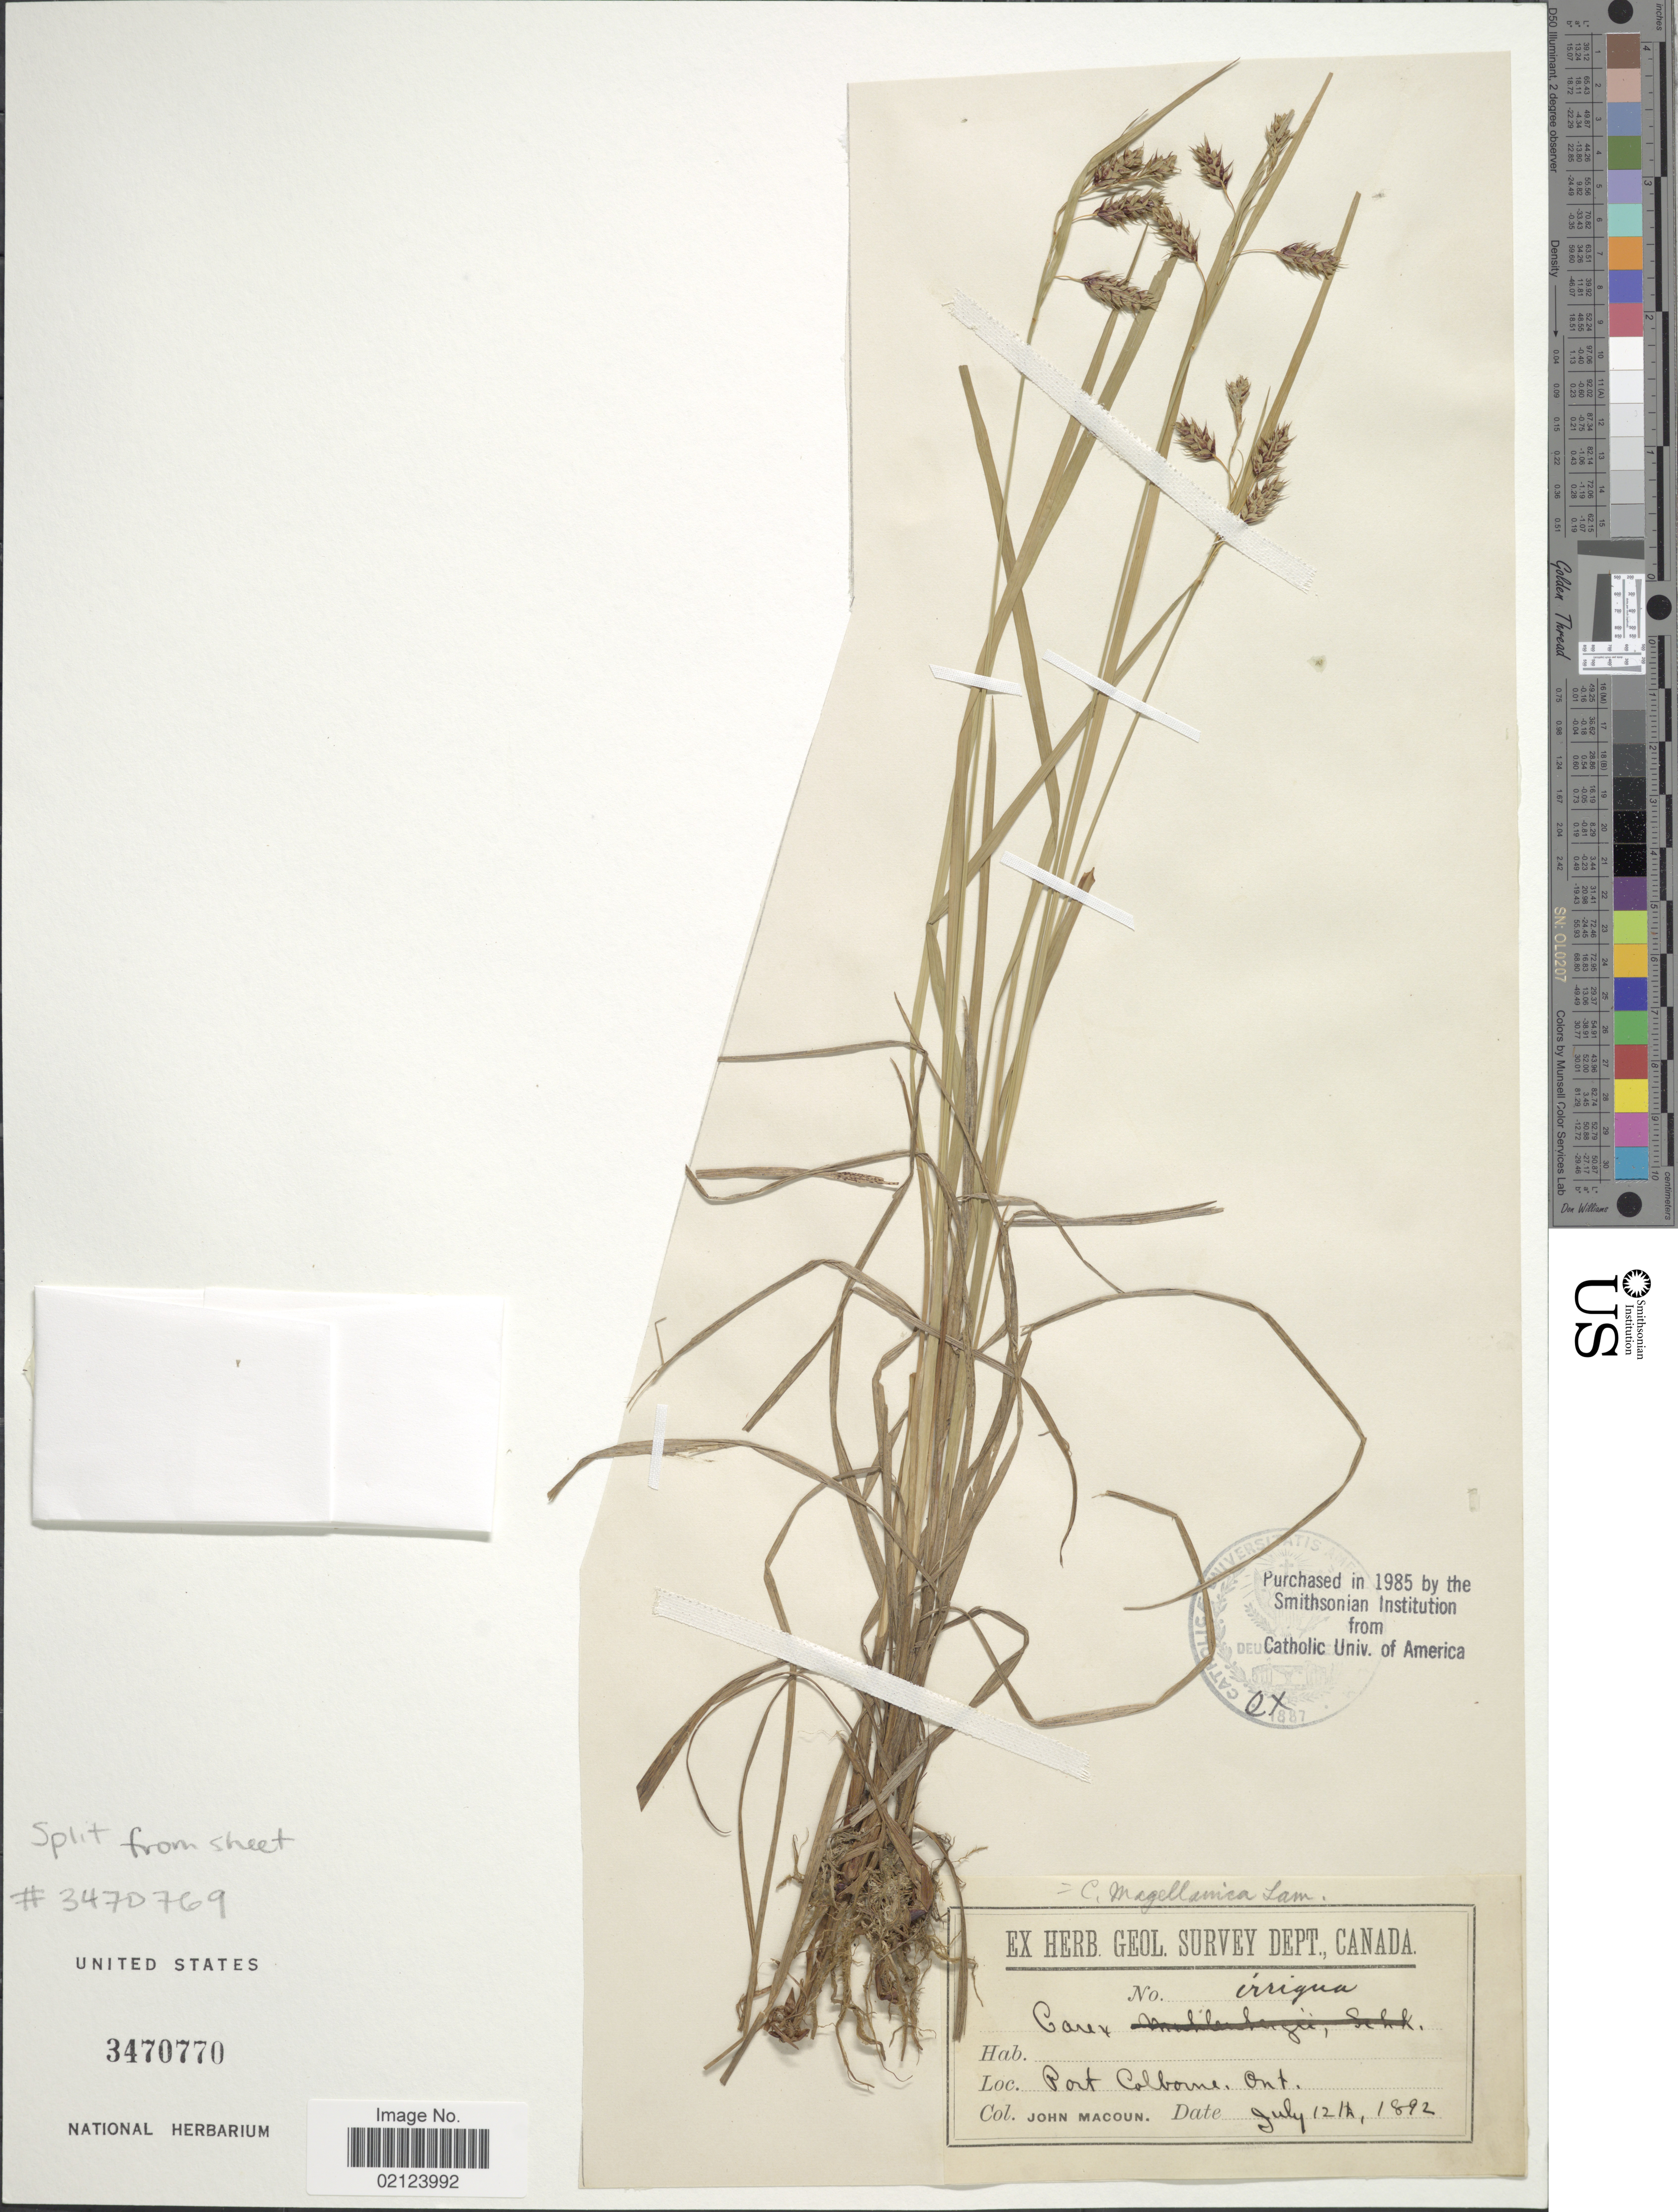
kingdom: Plantae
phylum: Tracheophyta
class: Liliopsida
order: Poales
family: Cyperaceae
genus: Carex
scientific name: Carex magellanica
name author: Lam.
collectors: J. Macoun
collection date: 1892-07-12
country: Canada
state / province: Ontario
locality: Port Colborne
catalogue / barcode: US 3470770